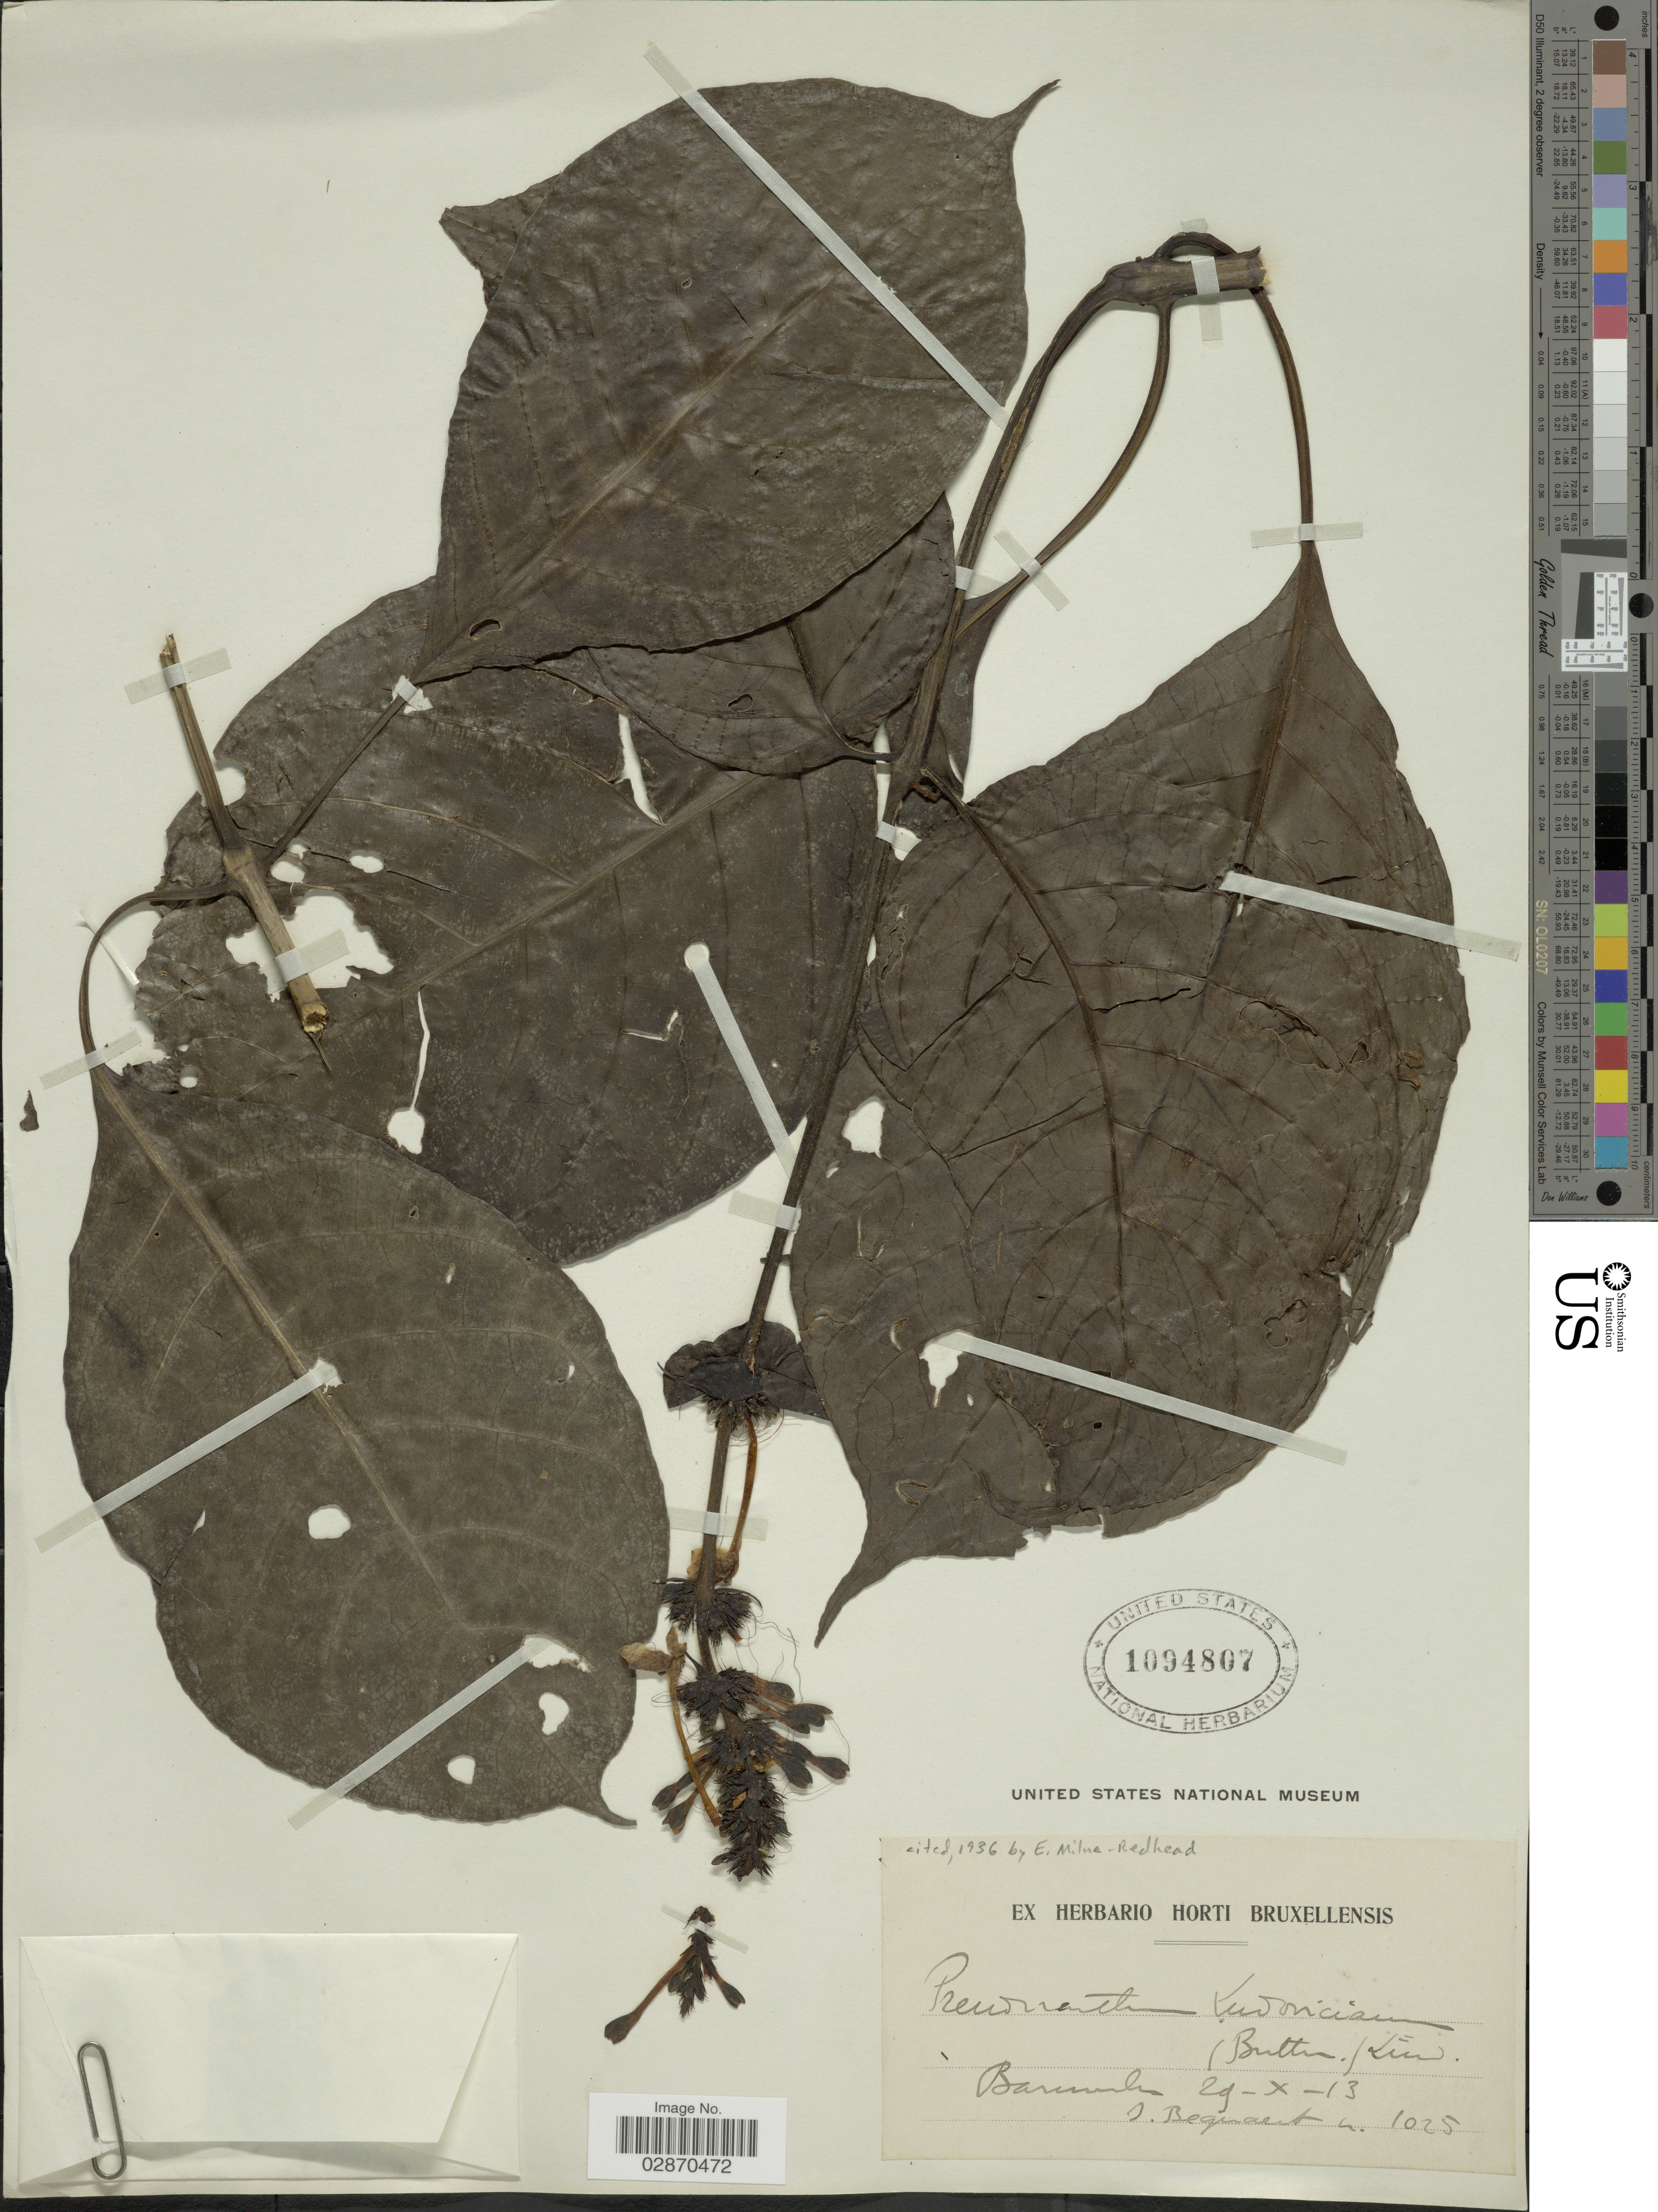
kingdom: Plantae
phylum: Tracheophyta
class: Magnoliopsida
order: Lamiales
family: Acanthaceae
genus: Pseuderanthemum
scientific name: Pseuderanthemum ludovicianum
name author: (Büttner) Lindau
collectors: J. Bequaert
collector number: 1025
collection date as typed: Transcribed d/m/y: 29/10/13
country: Congo, Democratic Republic of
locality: Barumbu.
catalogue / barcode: US 1094807